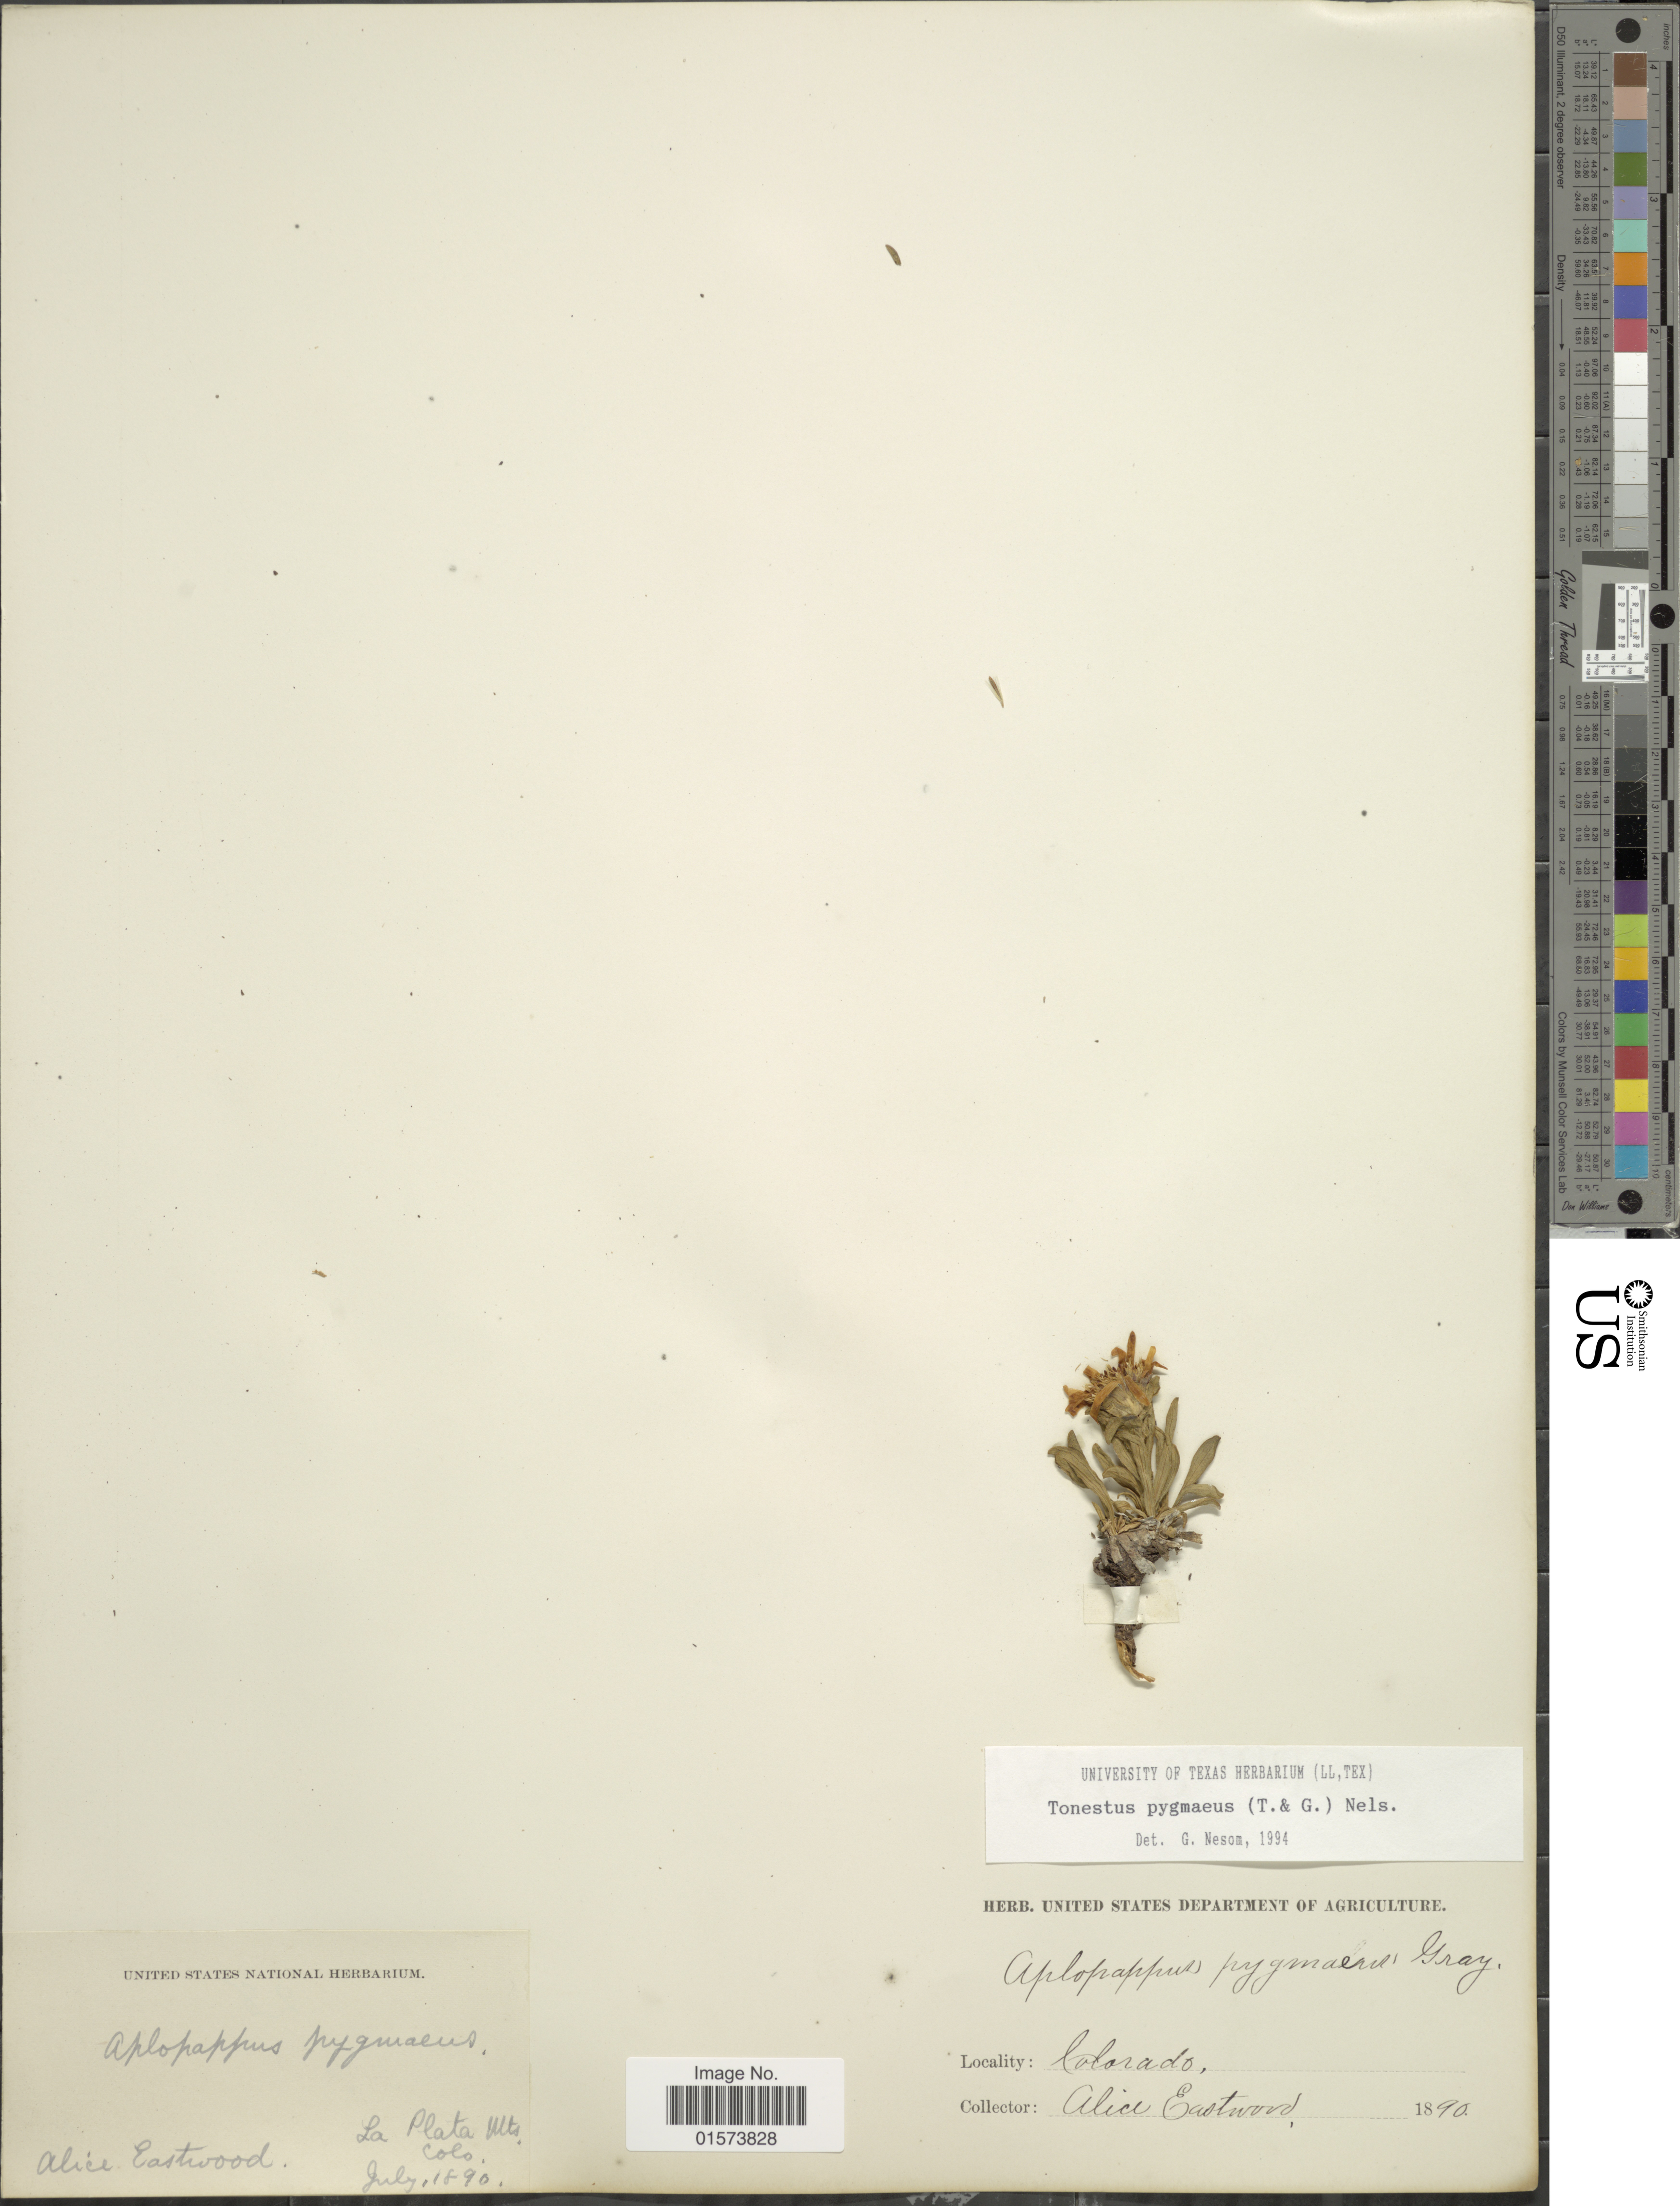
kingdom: Plantae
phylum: Tracheophyta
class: Magnoliopsida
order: Asterales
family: Asteraceae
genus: Tonestus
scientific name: Tonestus pygmaeus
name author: (Torr. & A. Gray) A. Nelson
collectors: A. Eastwood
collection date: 1890-07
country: United States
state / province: Colorado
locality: La Plata Mts.